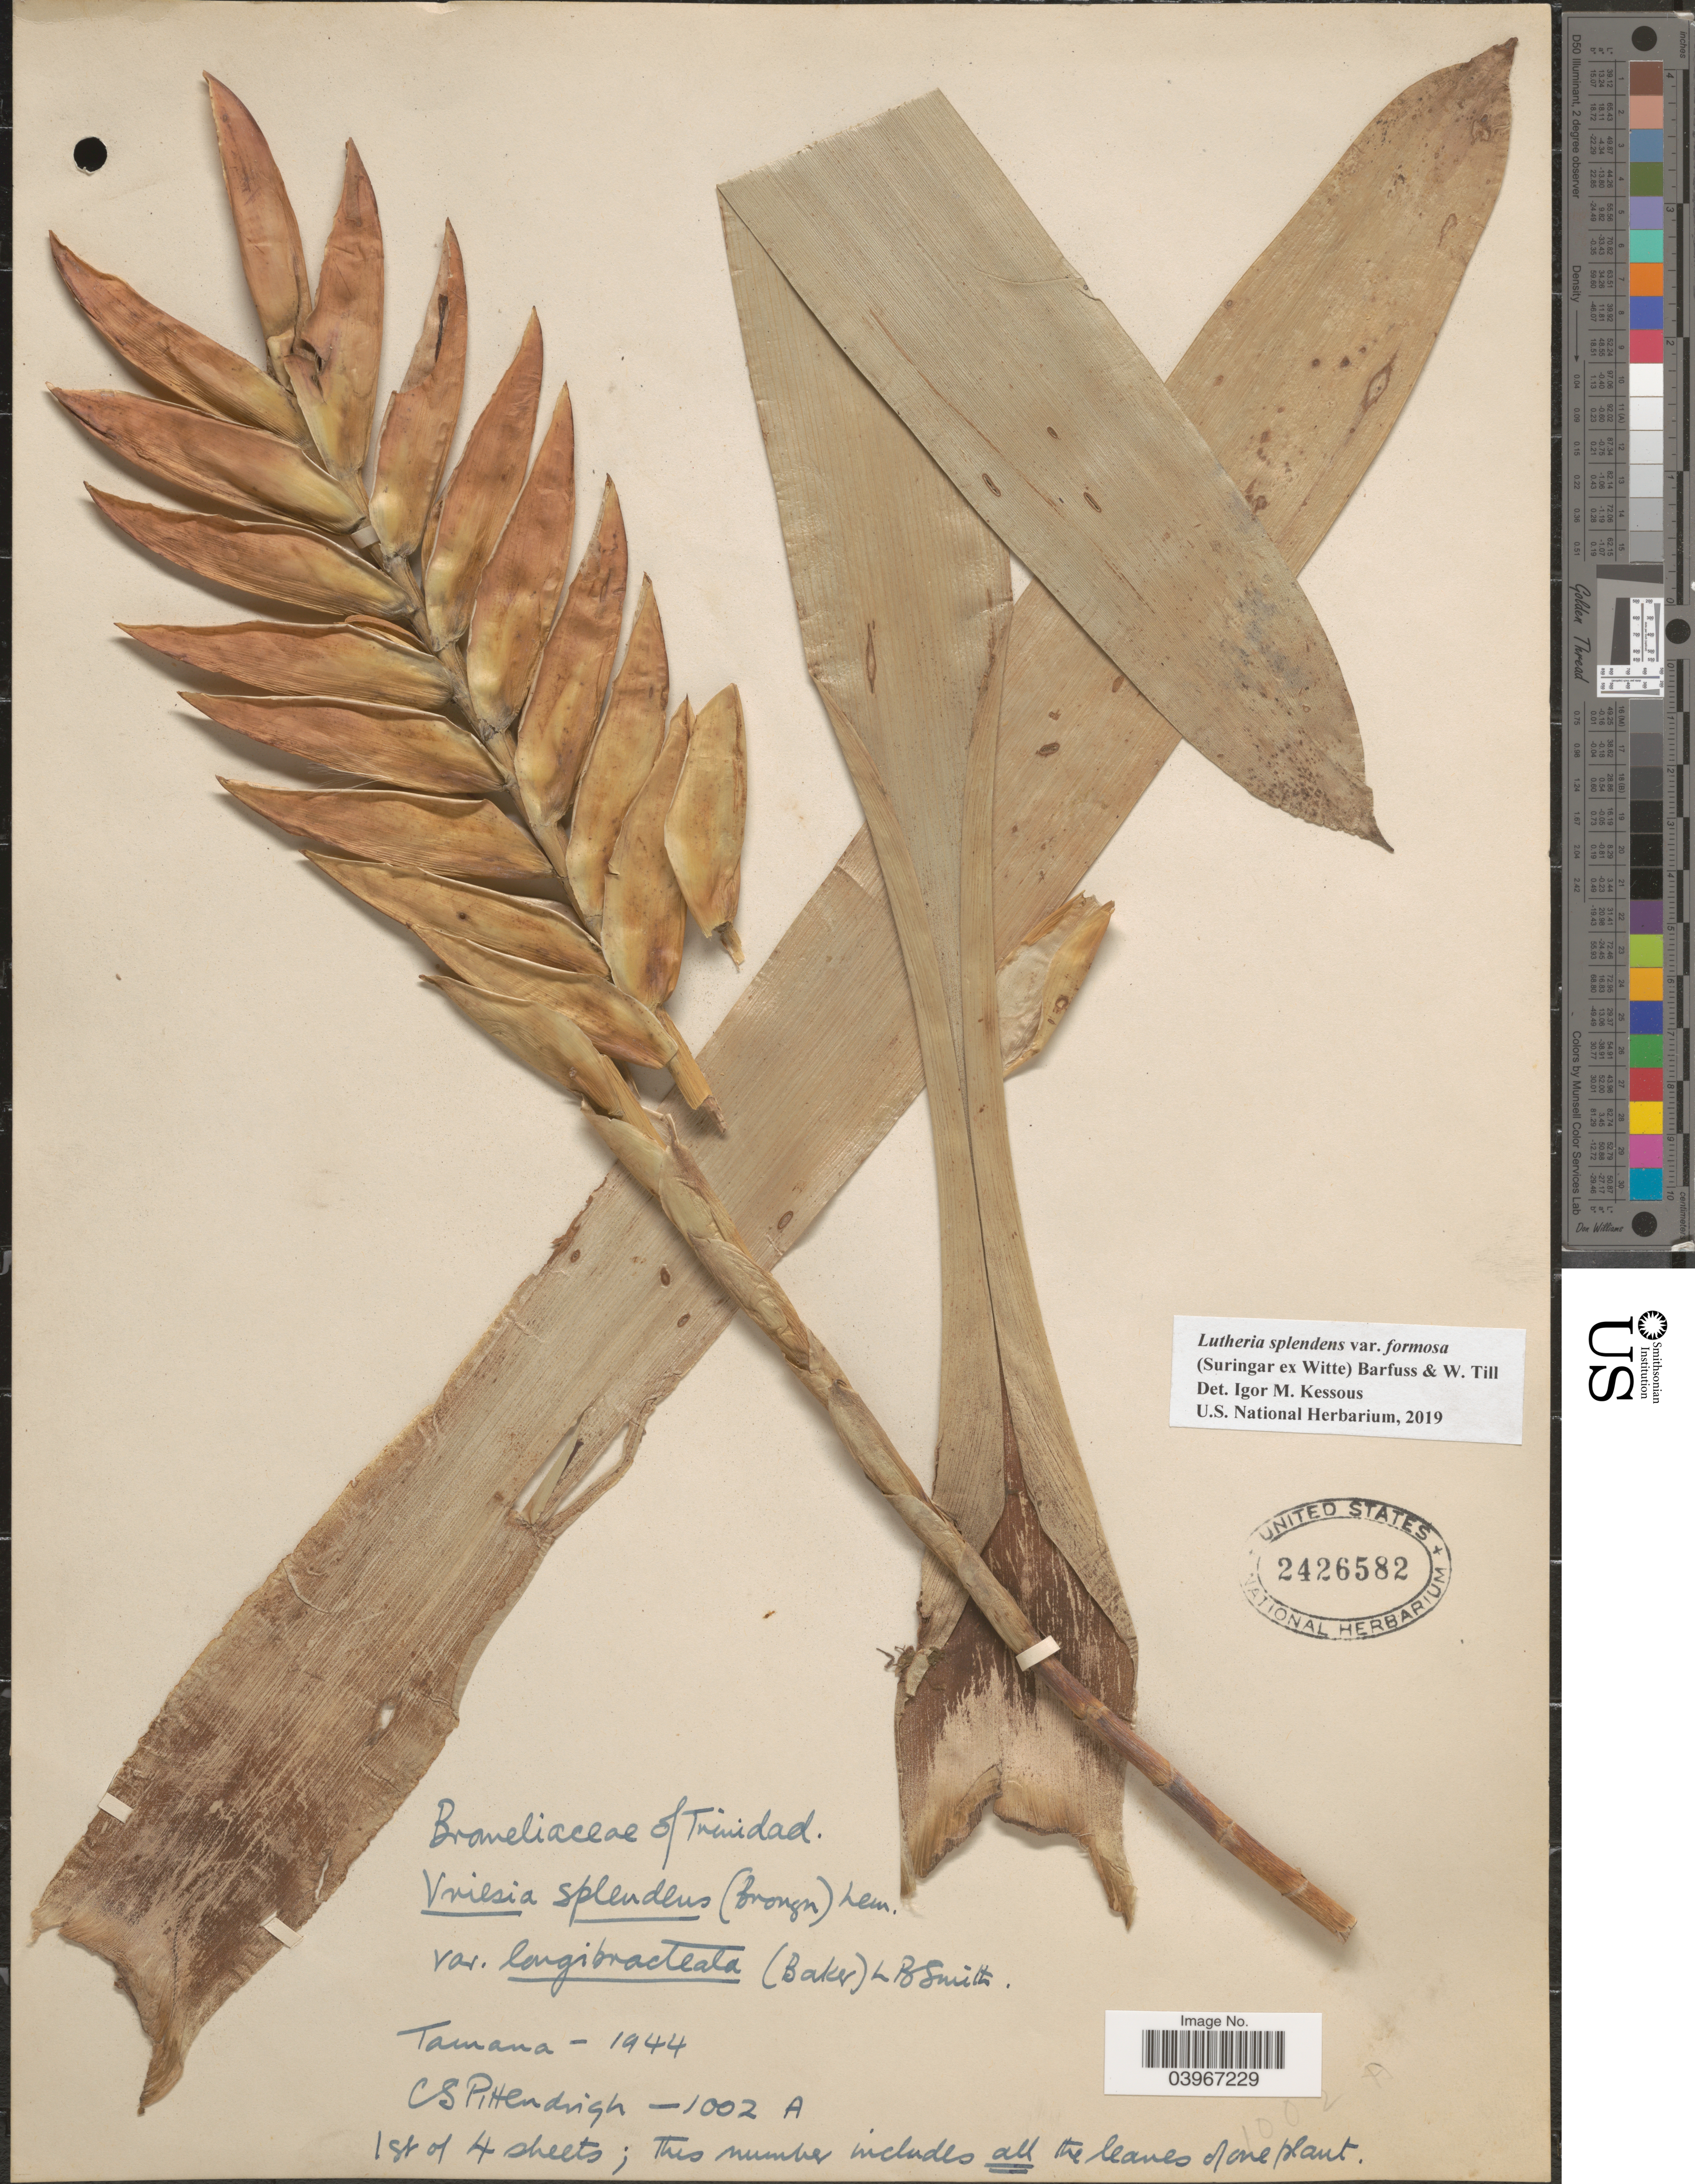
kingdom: Plantae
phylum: Tracheophyta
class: Liliopsida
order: Poales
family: Bromeliaceae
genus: Lutheria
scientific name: Lutheria splendens var. formosa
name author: (Suringar ex Witte) Barfuss & W. Till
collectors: C. Pittendrigh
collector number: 1002A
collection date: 1944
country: Trinidad and Tobago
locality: Trinidad. Tamana.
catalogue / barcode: US 2426582